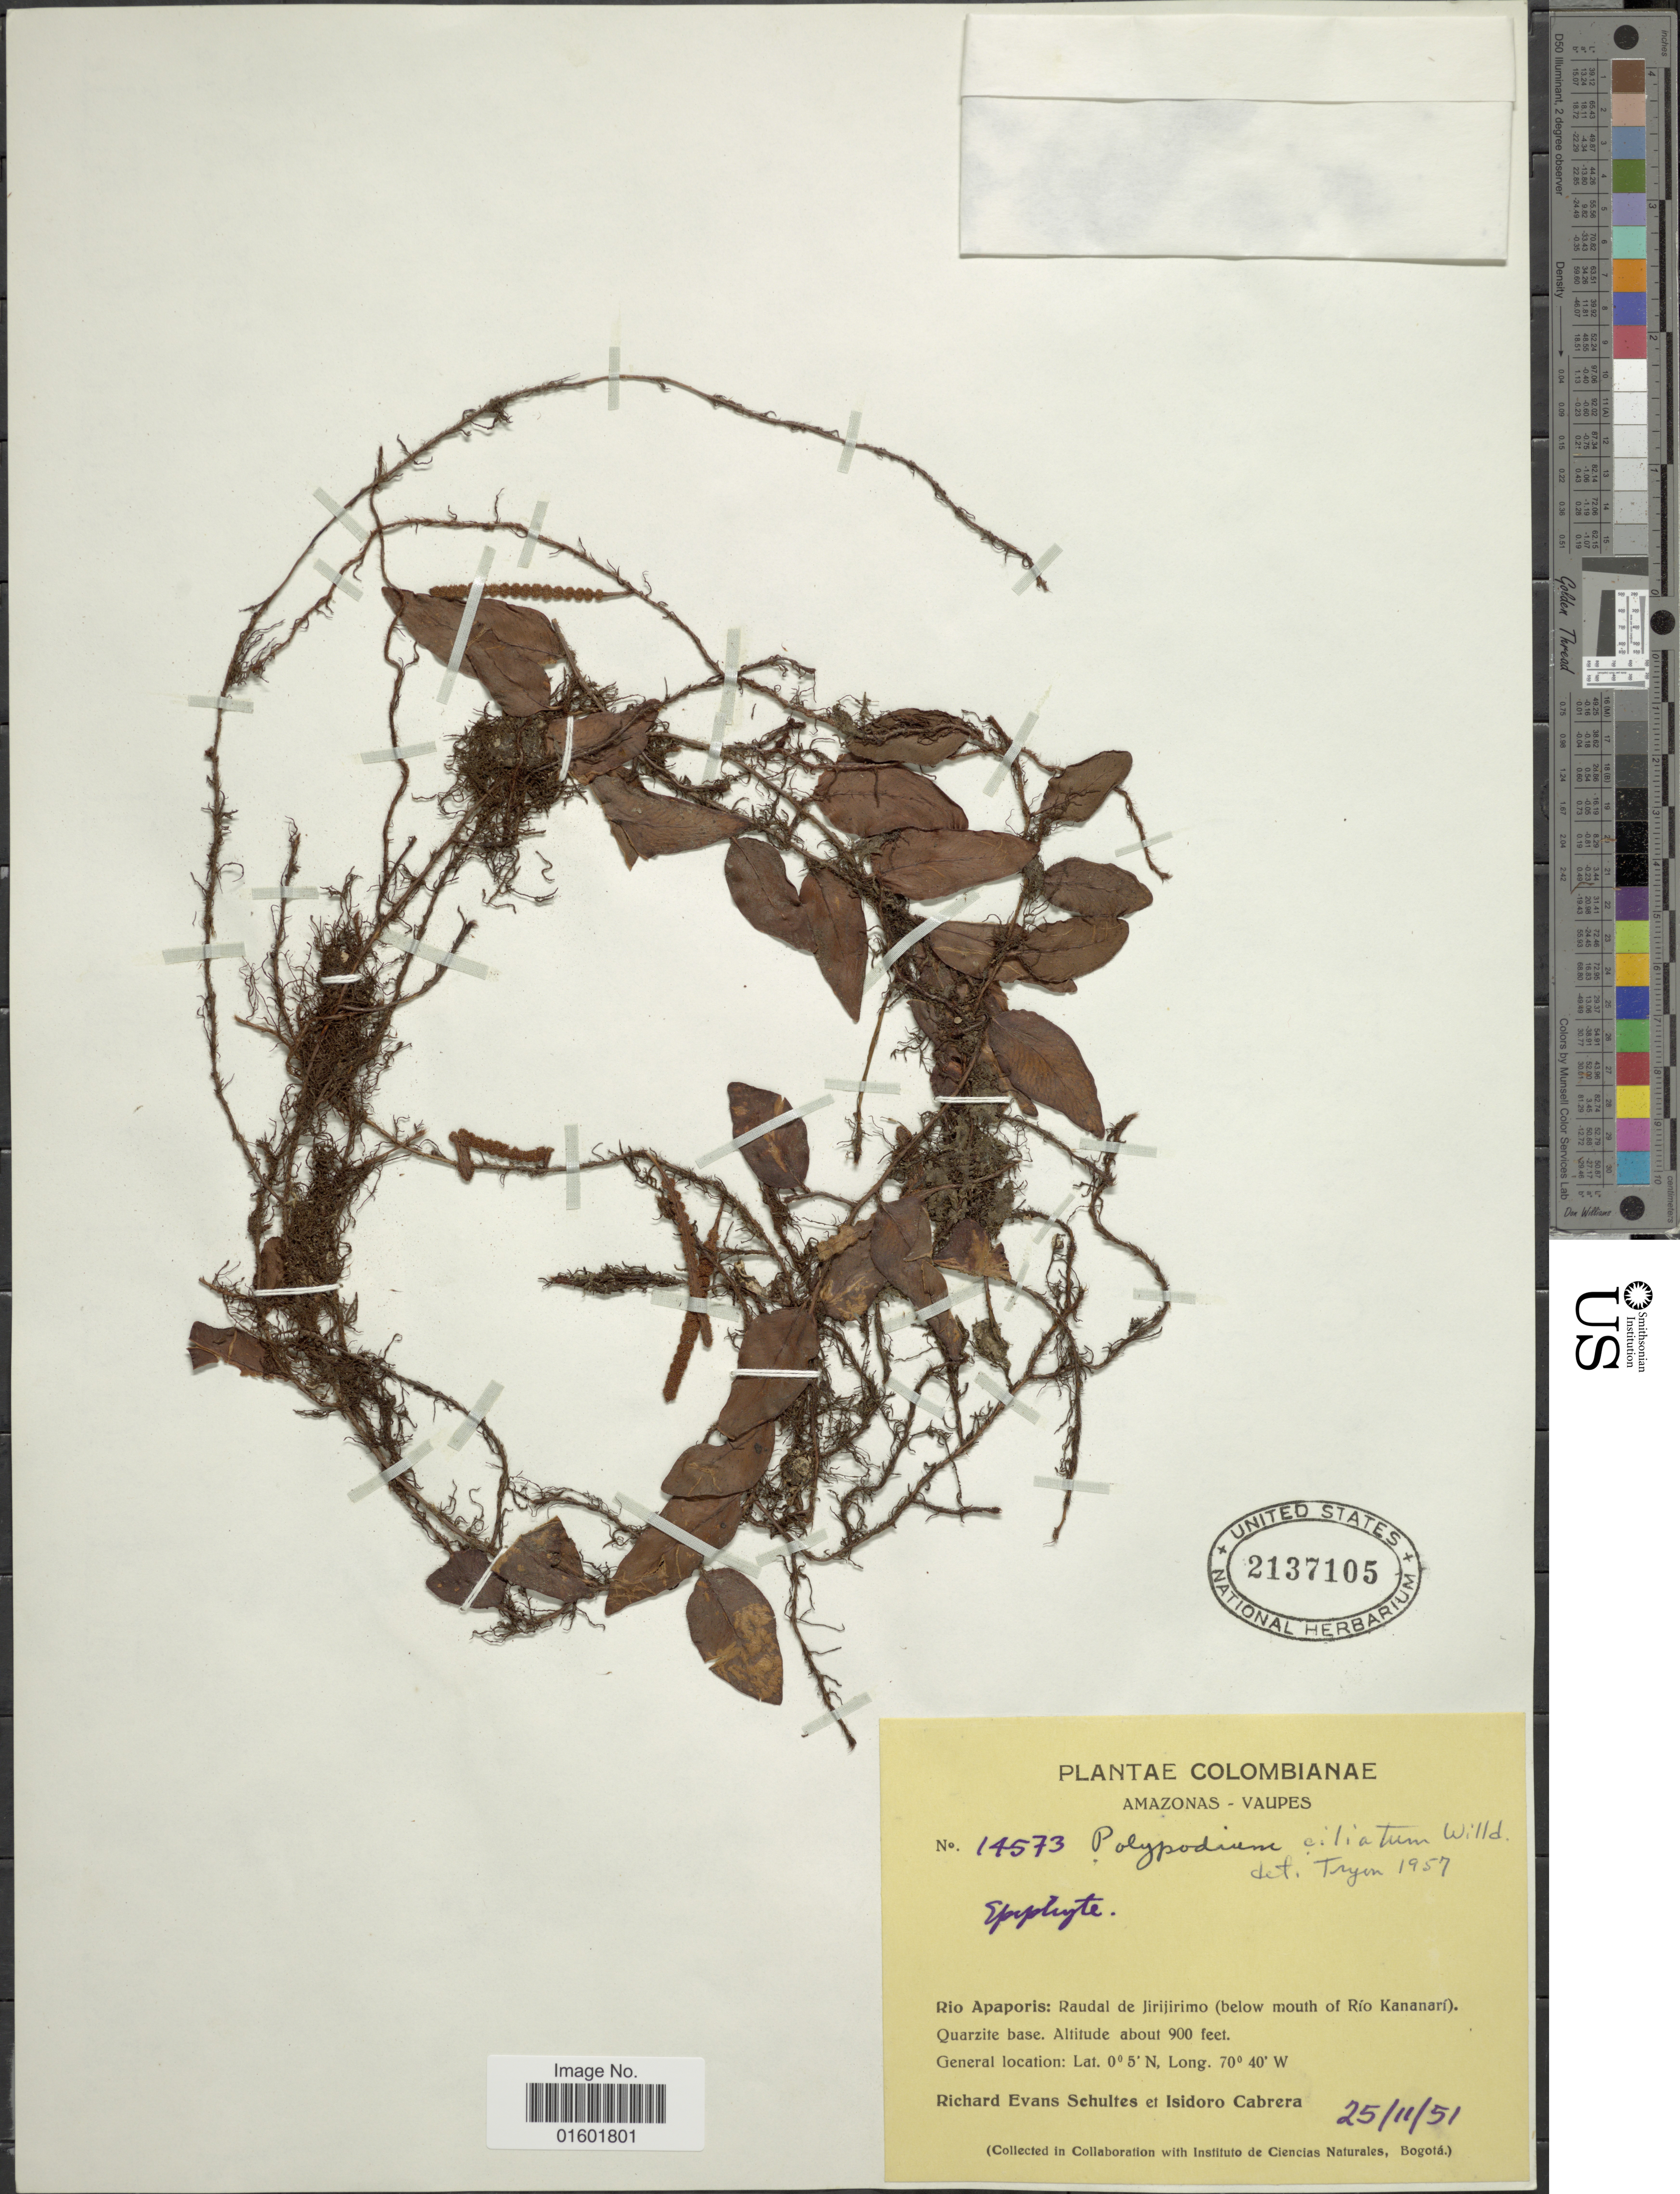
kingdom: Plantae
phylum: Tracheophyta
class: Polypodiopsida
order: Polypodiales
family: Polypodiaceae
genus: Microgramma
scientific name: Microgramma reptans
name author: (Cav.) A.R. Sm.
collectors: R. E. Schultes & I. Cabrera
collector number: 14573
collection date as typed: Transcribed d/m/y: 25/11/51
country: Colombia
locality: Amazonas - Vaupes, Rio Apaporis: Raudal de Jirijirimo (below mouth of Rio Kananari) Quarzite base.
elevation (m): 274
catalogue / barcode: US 2137105